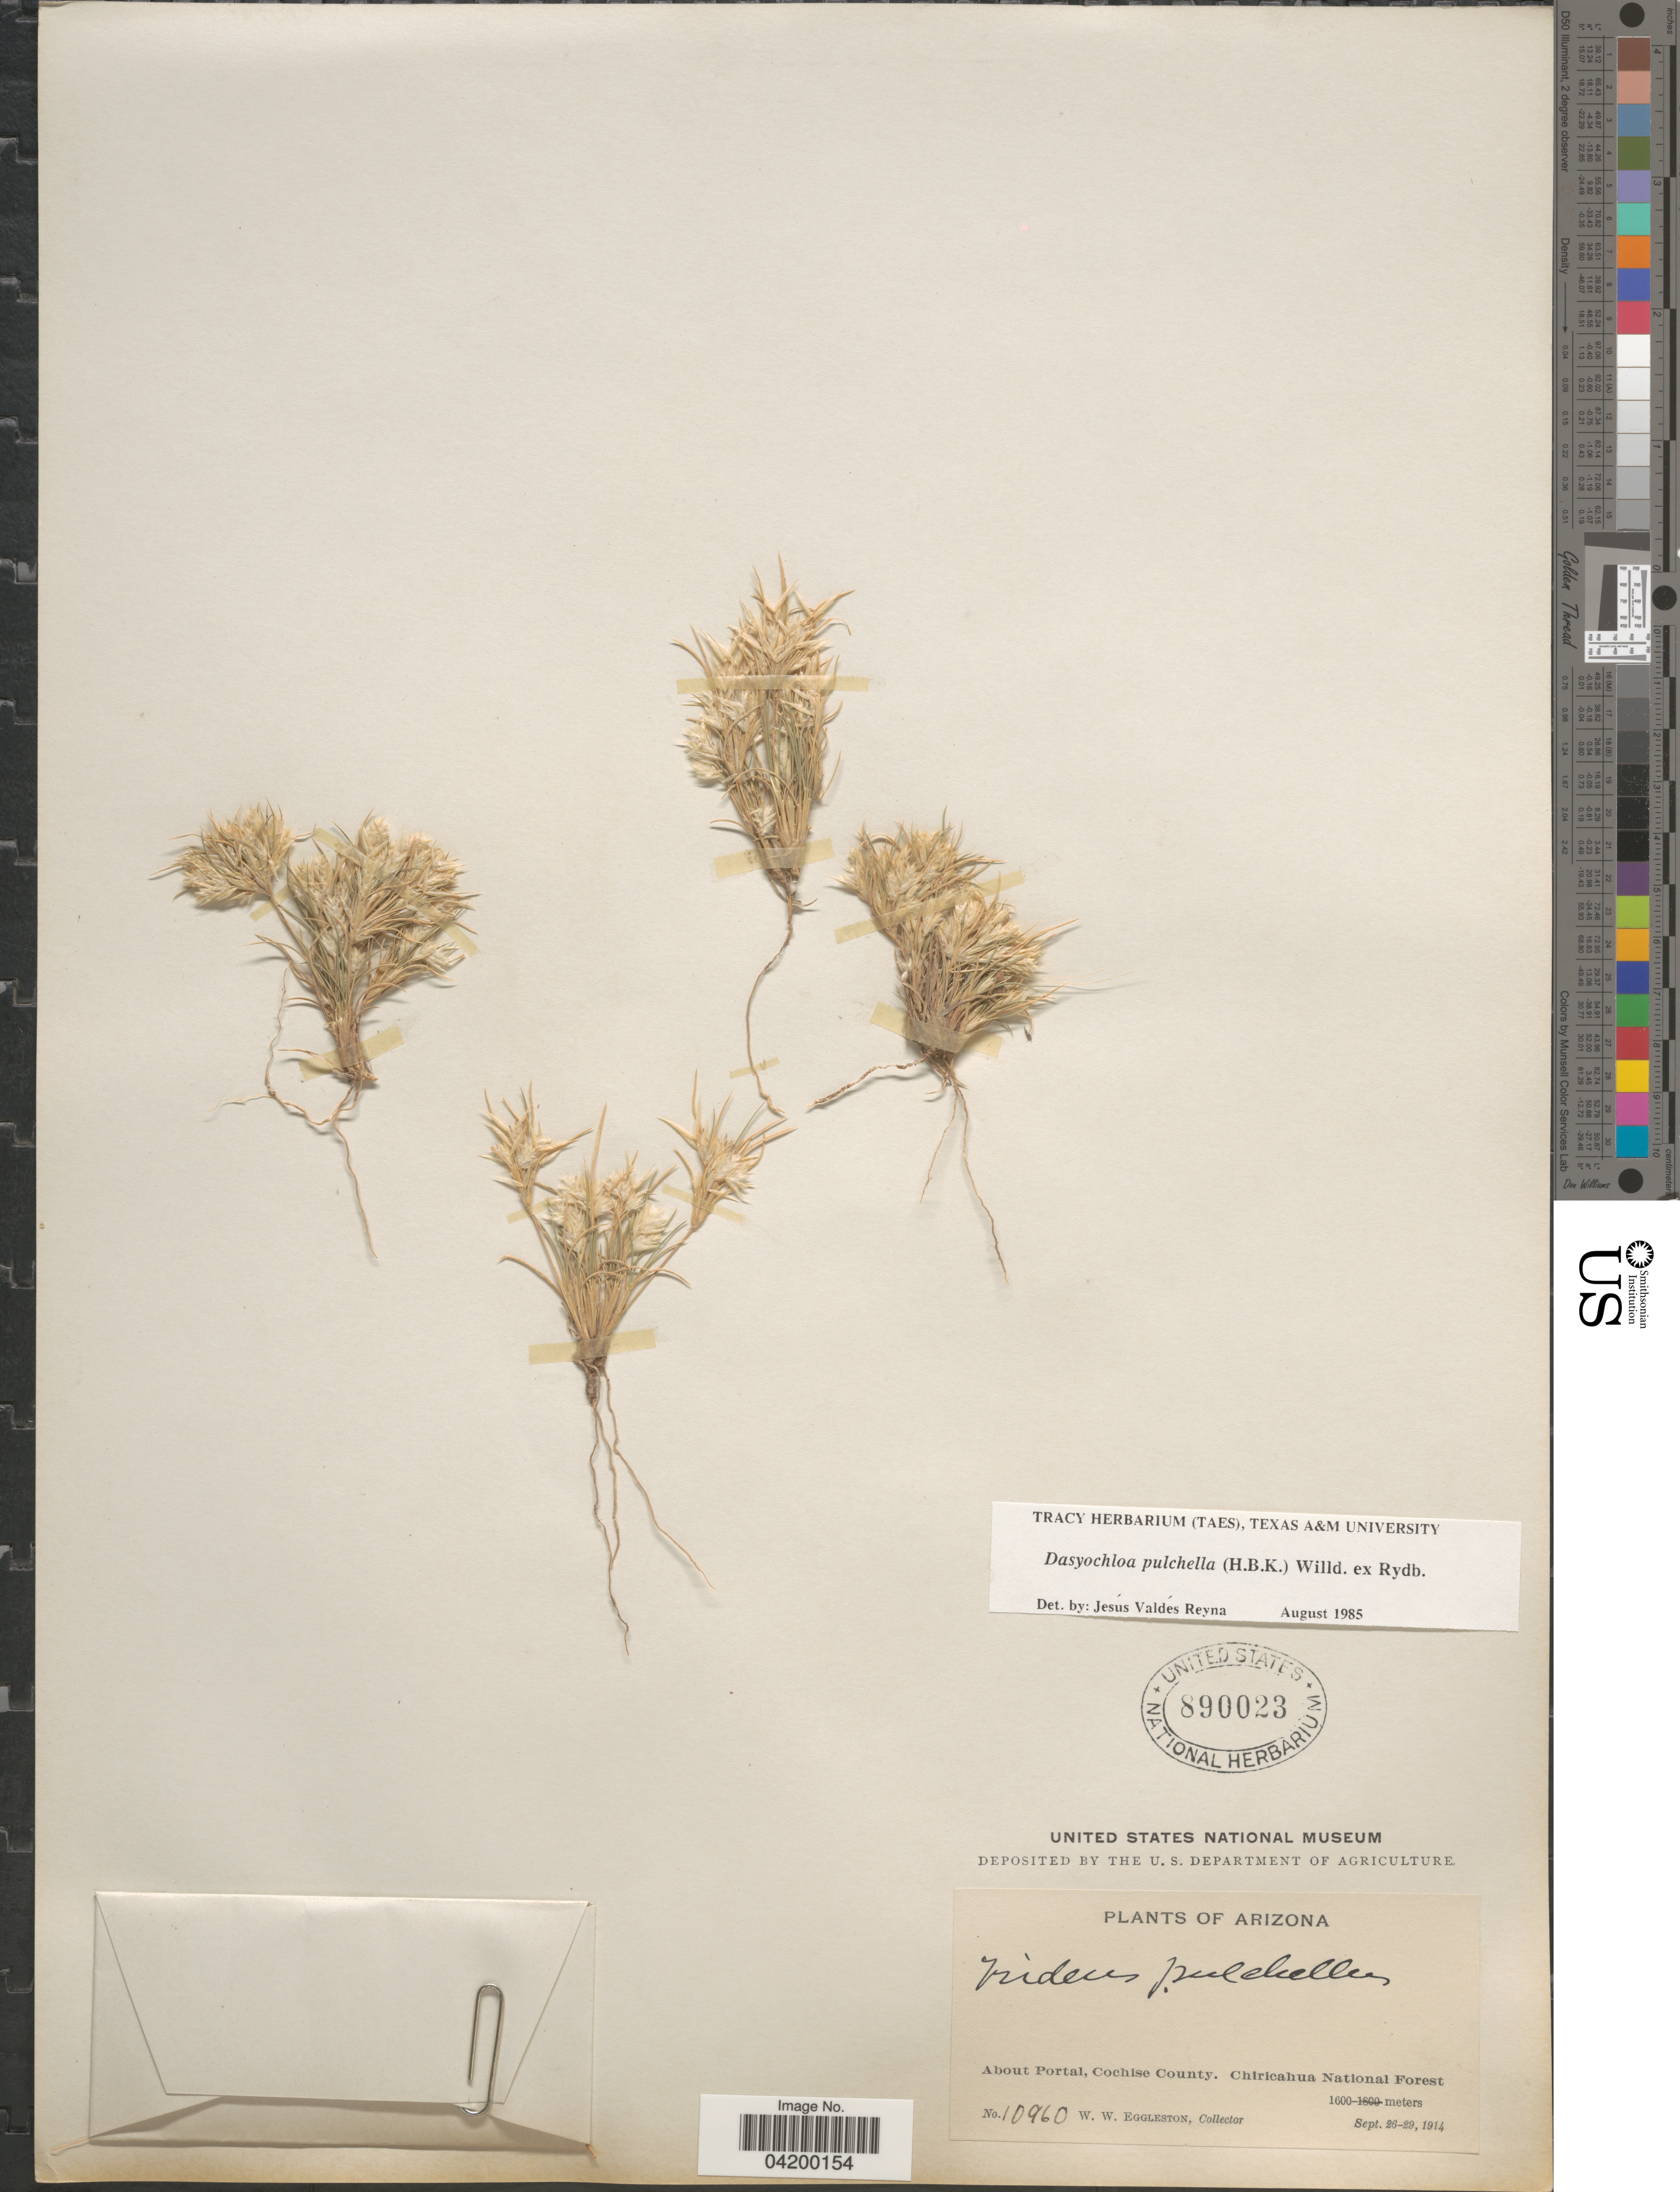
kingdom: Plantae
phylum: Tracheophyta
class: Liliopsida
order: Poales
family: Poaceae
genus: Dasyochloa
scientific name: Dasyochloa pulchella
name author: (Kunth) Willd. ex Rydb.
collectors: W. W. Eggleston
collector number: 10960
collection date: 1914-09-26/1914-09-29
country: United States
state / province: Arizona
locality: About Portal, Cochise County. Chiricahua National Forest.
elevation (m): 1600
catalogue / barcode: US 890023